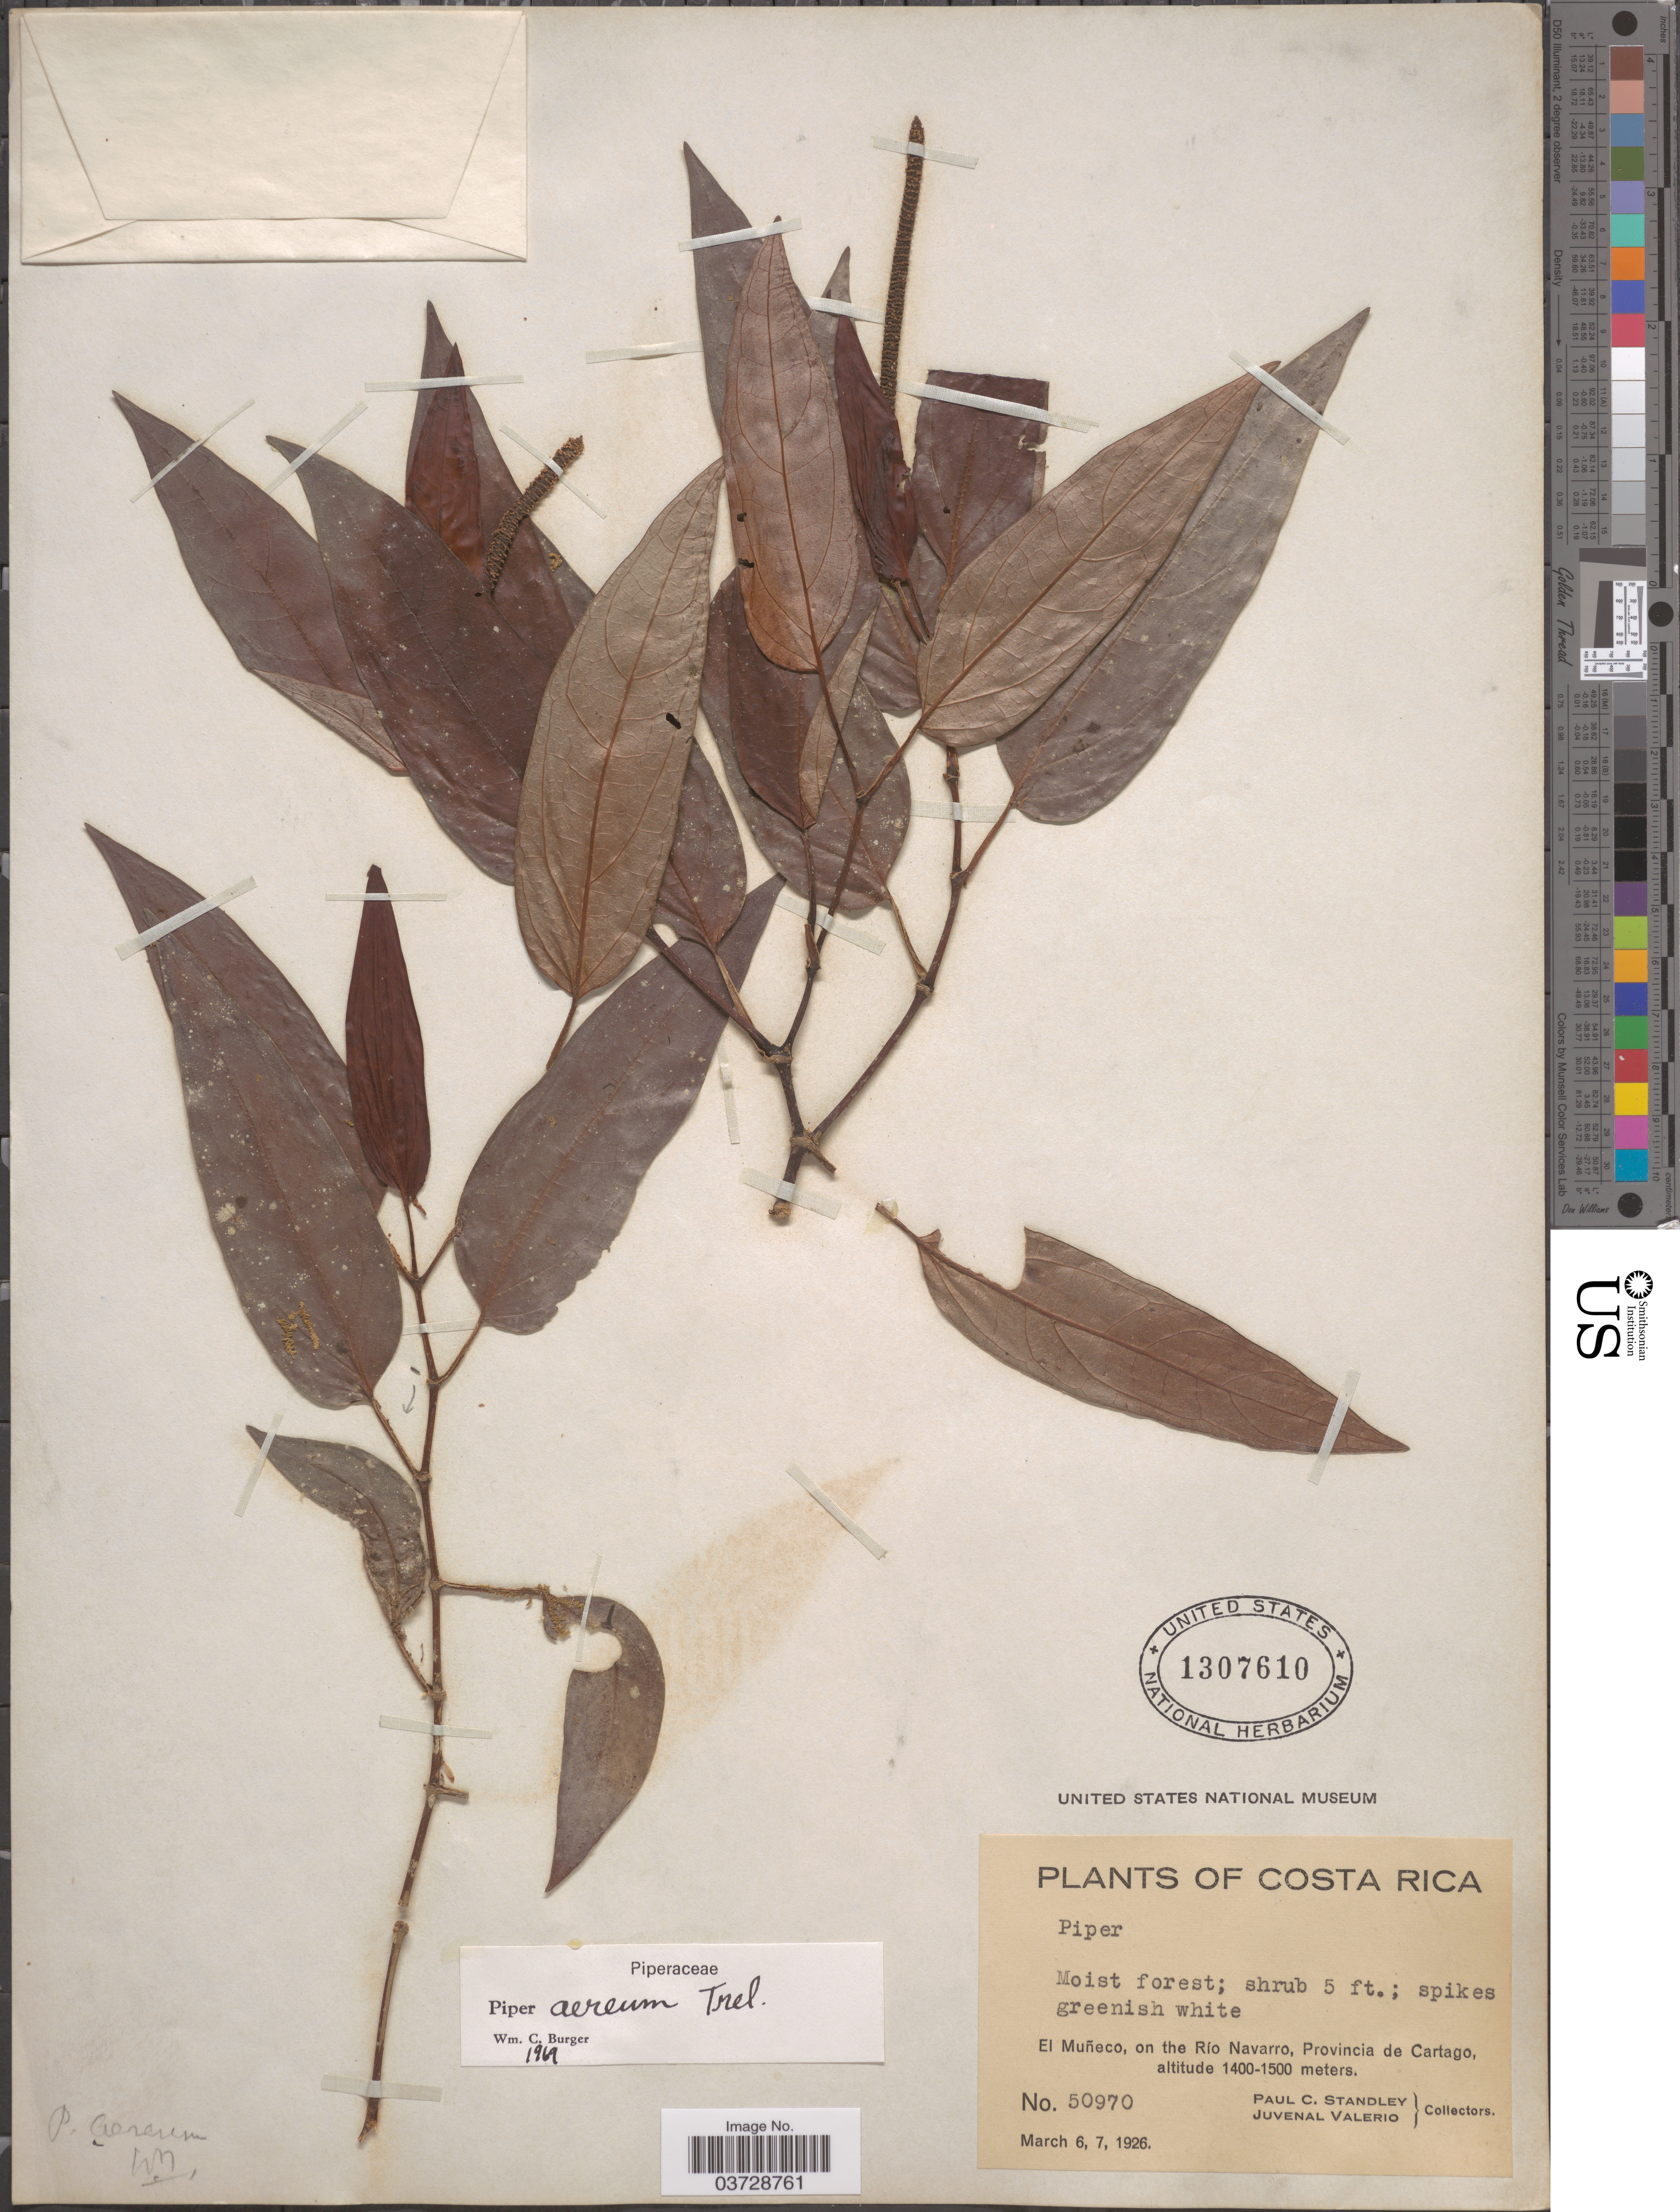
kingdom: Plantae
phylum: Tracheophyta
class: Magnoliopsida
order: Piperales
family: Piperaceae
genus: Piper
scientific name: Piper aereum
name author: Trel.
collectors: P. C. Standley & J. Valerio R.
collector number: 50970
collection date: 1926-03-06/1926-03-07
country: Costa Rica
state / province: Cartago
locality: El Muñeco, on the Río Navarro.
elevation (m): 1400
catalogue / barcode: US 1307610